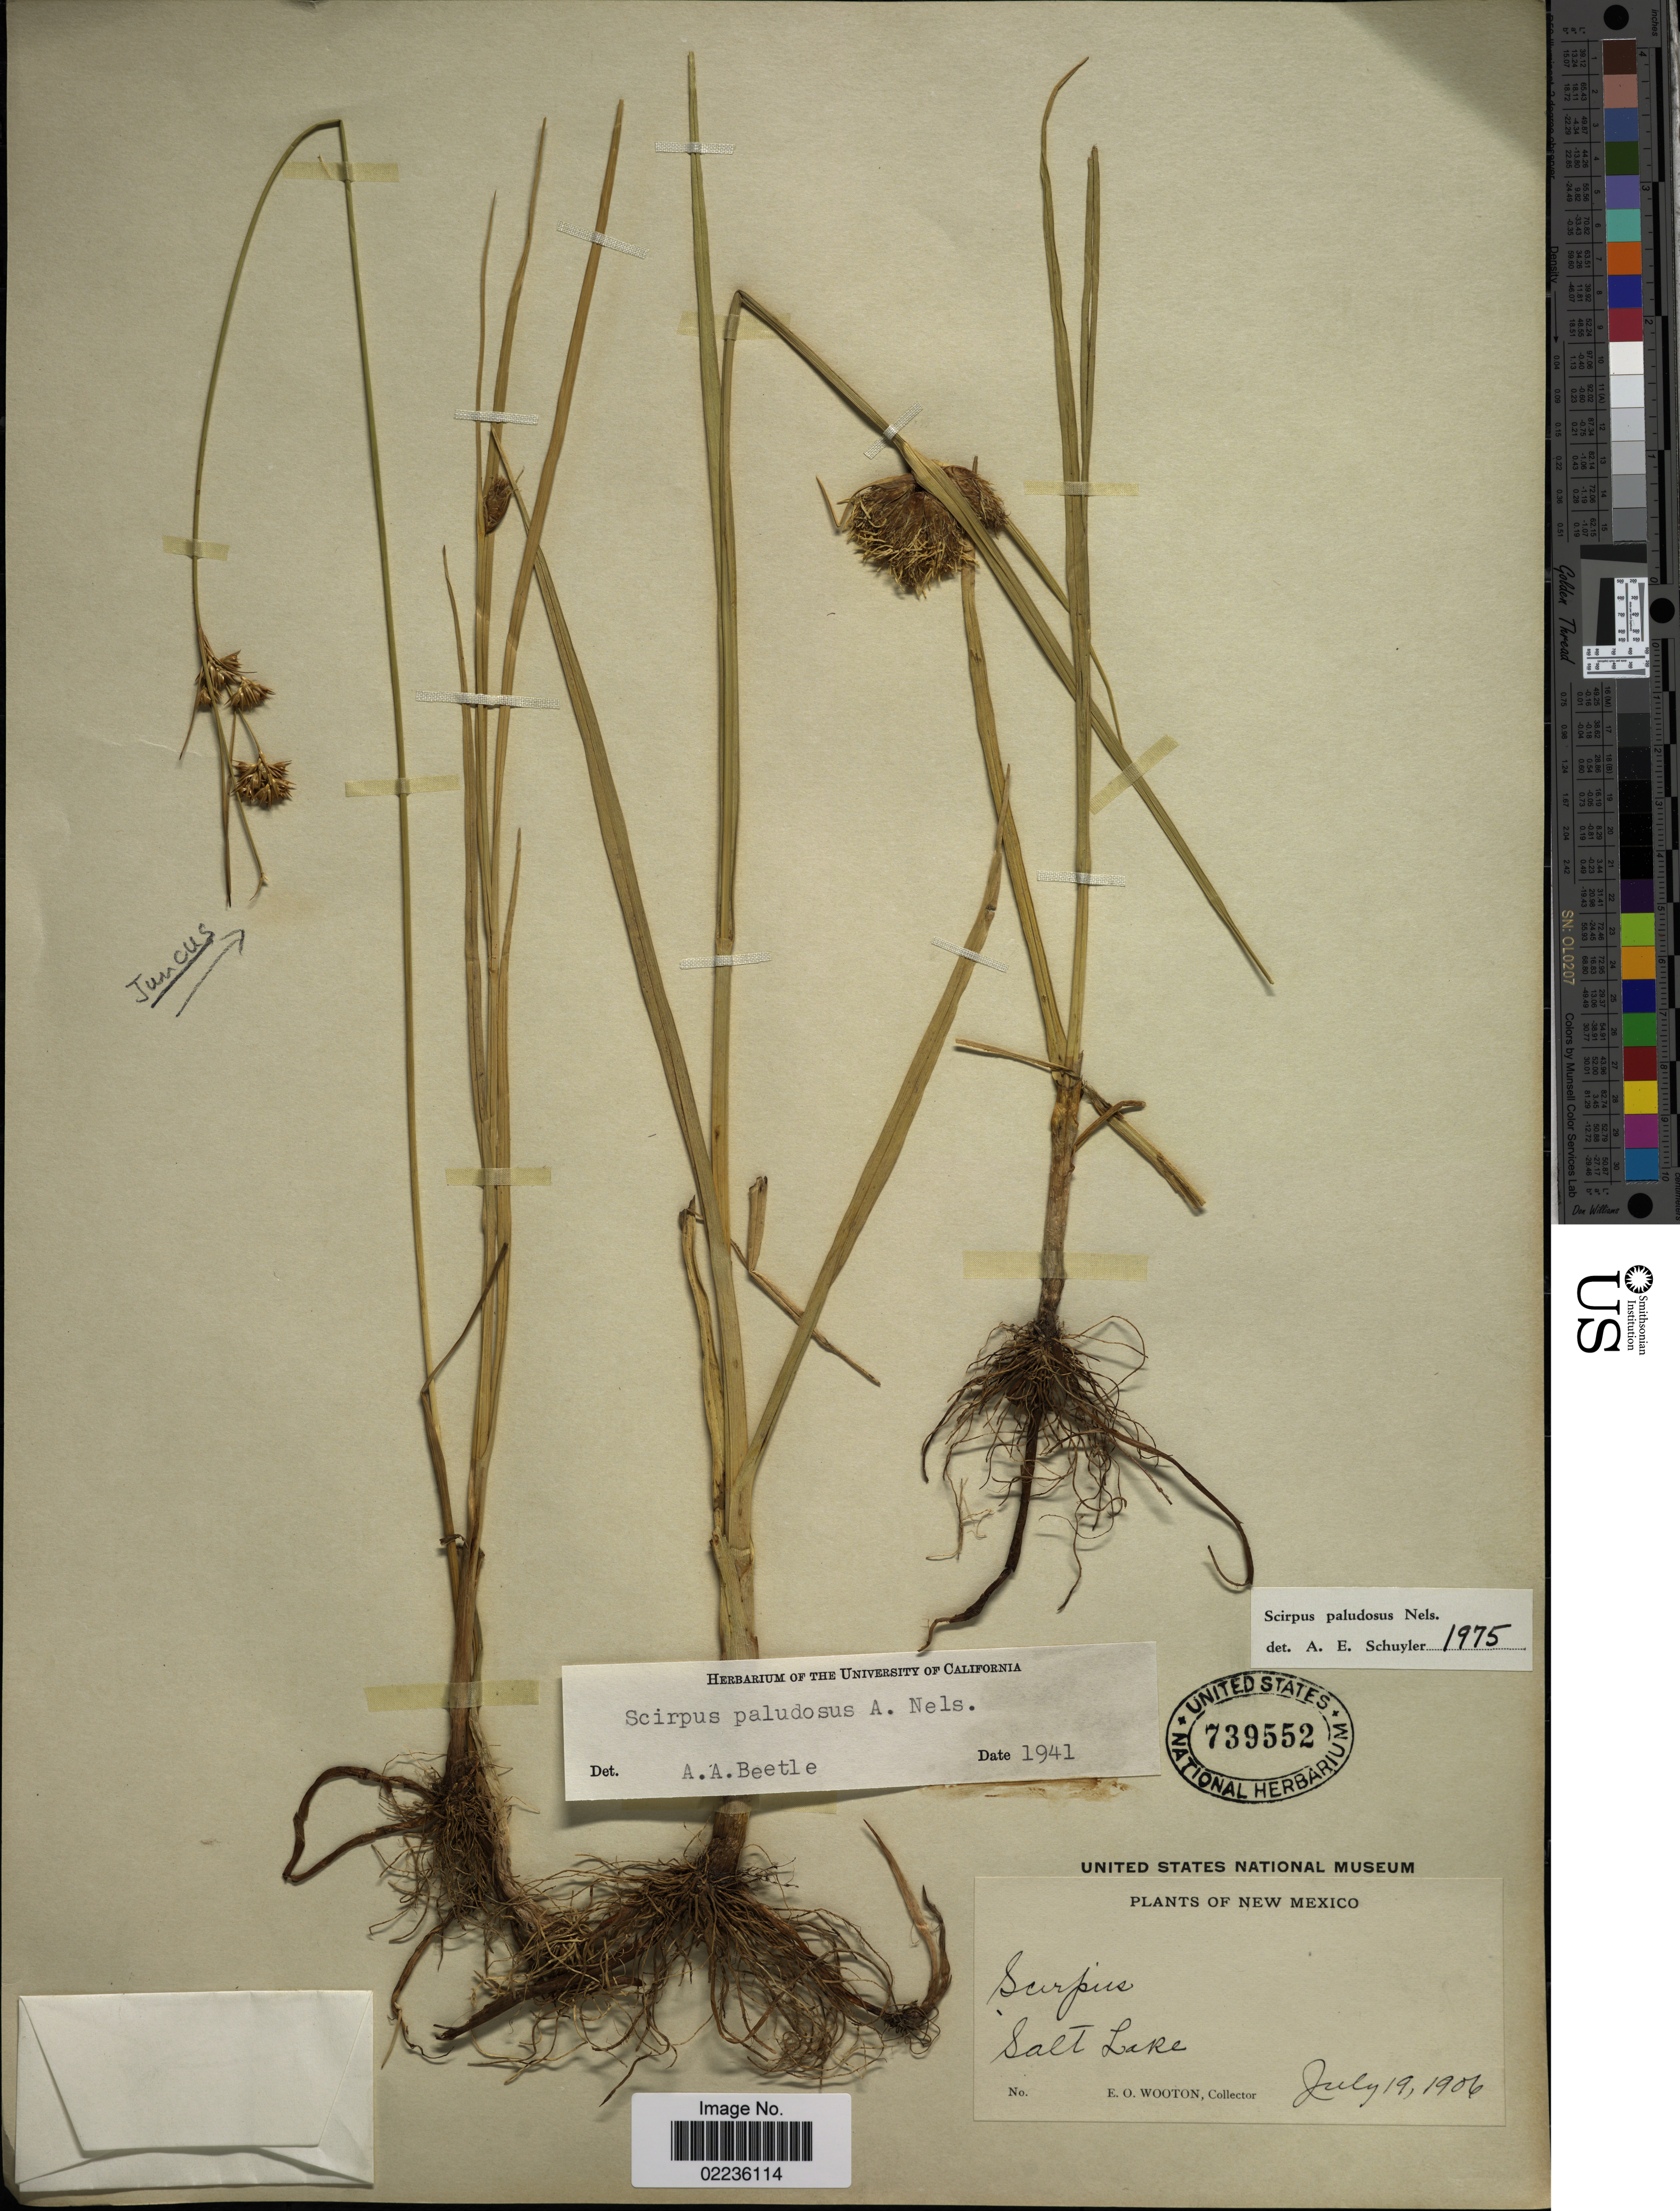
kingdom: Plantae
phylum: Tracheophyta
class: Liliopsida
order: Poales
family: Cyperaceae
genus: Bolboschoenus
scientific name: Bolboschoenus maritimus subsp. paludosus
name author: (A. Nelson) T. Koyama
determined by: Strong, M. T., (US), Smithsonian Institution - National Museum of Natural History (UNITED STATES)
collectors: E. O. Wooton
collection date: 1906-07-19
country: United States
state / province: New Mexico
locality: Salt Lake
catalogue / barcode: US 739552